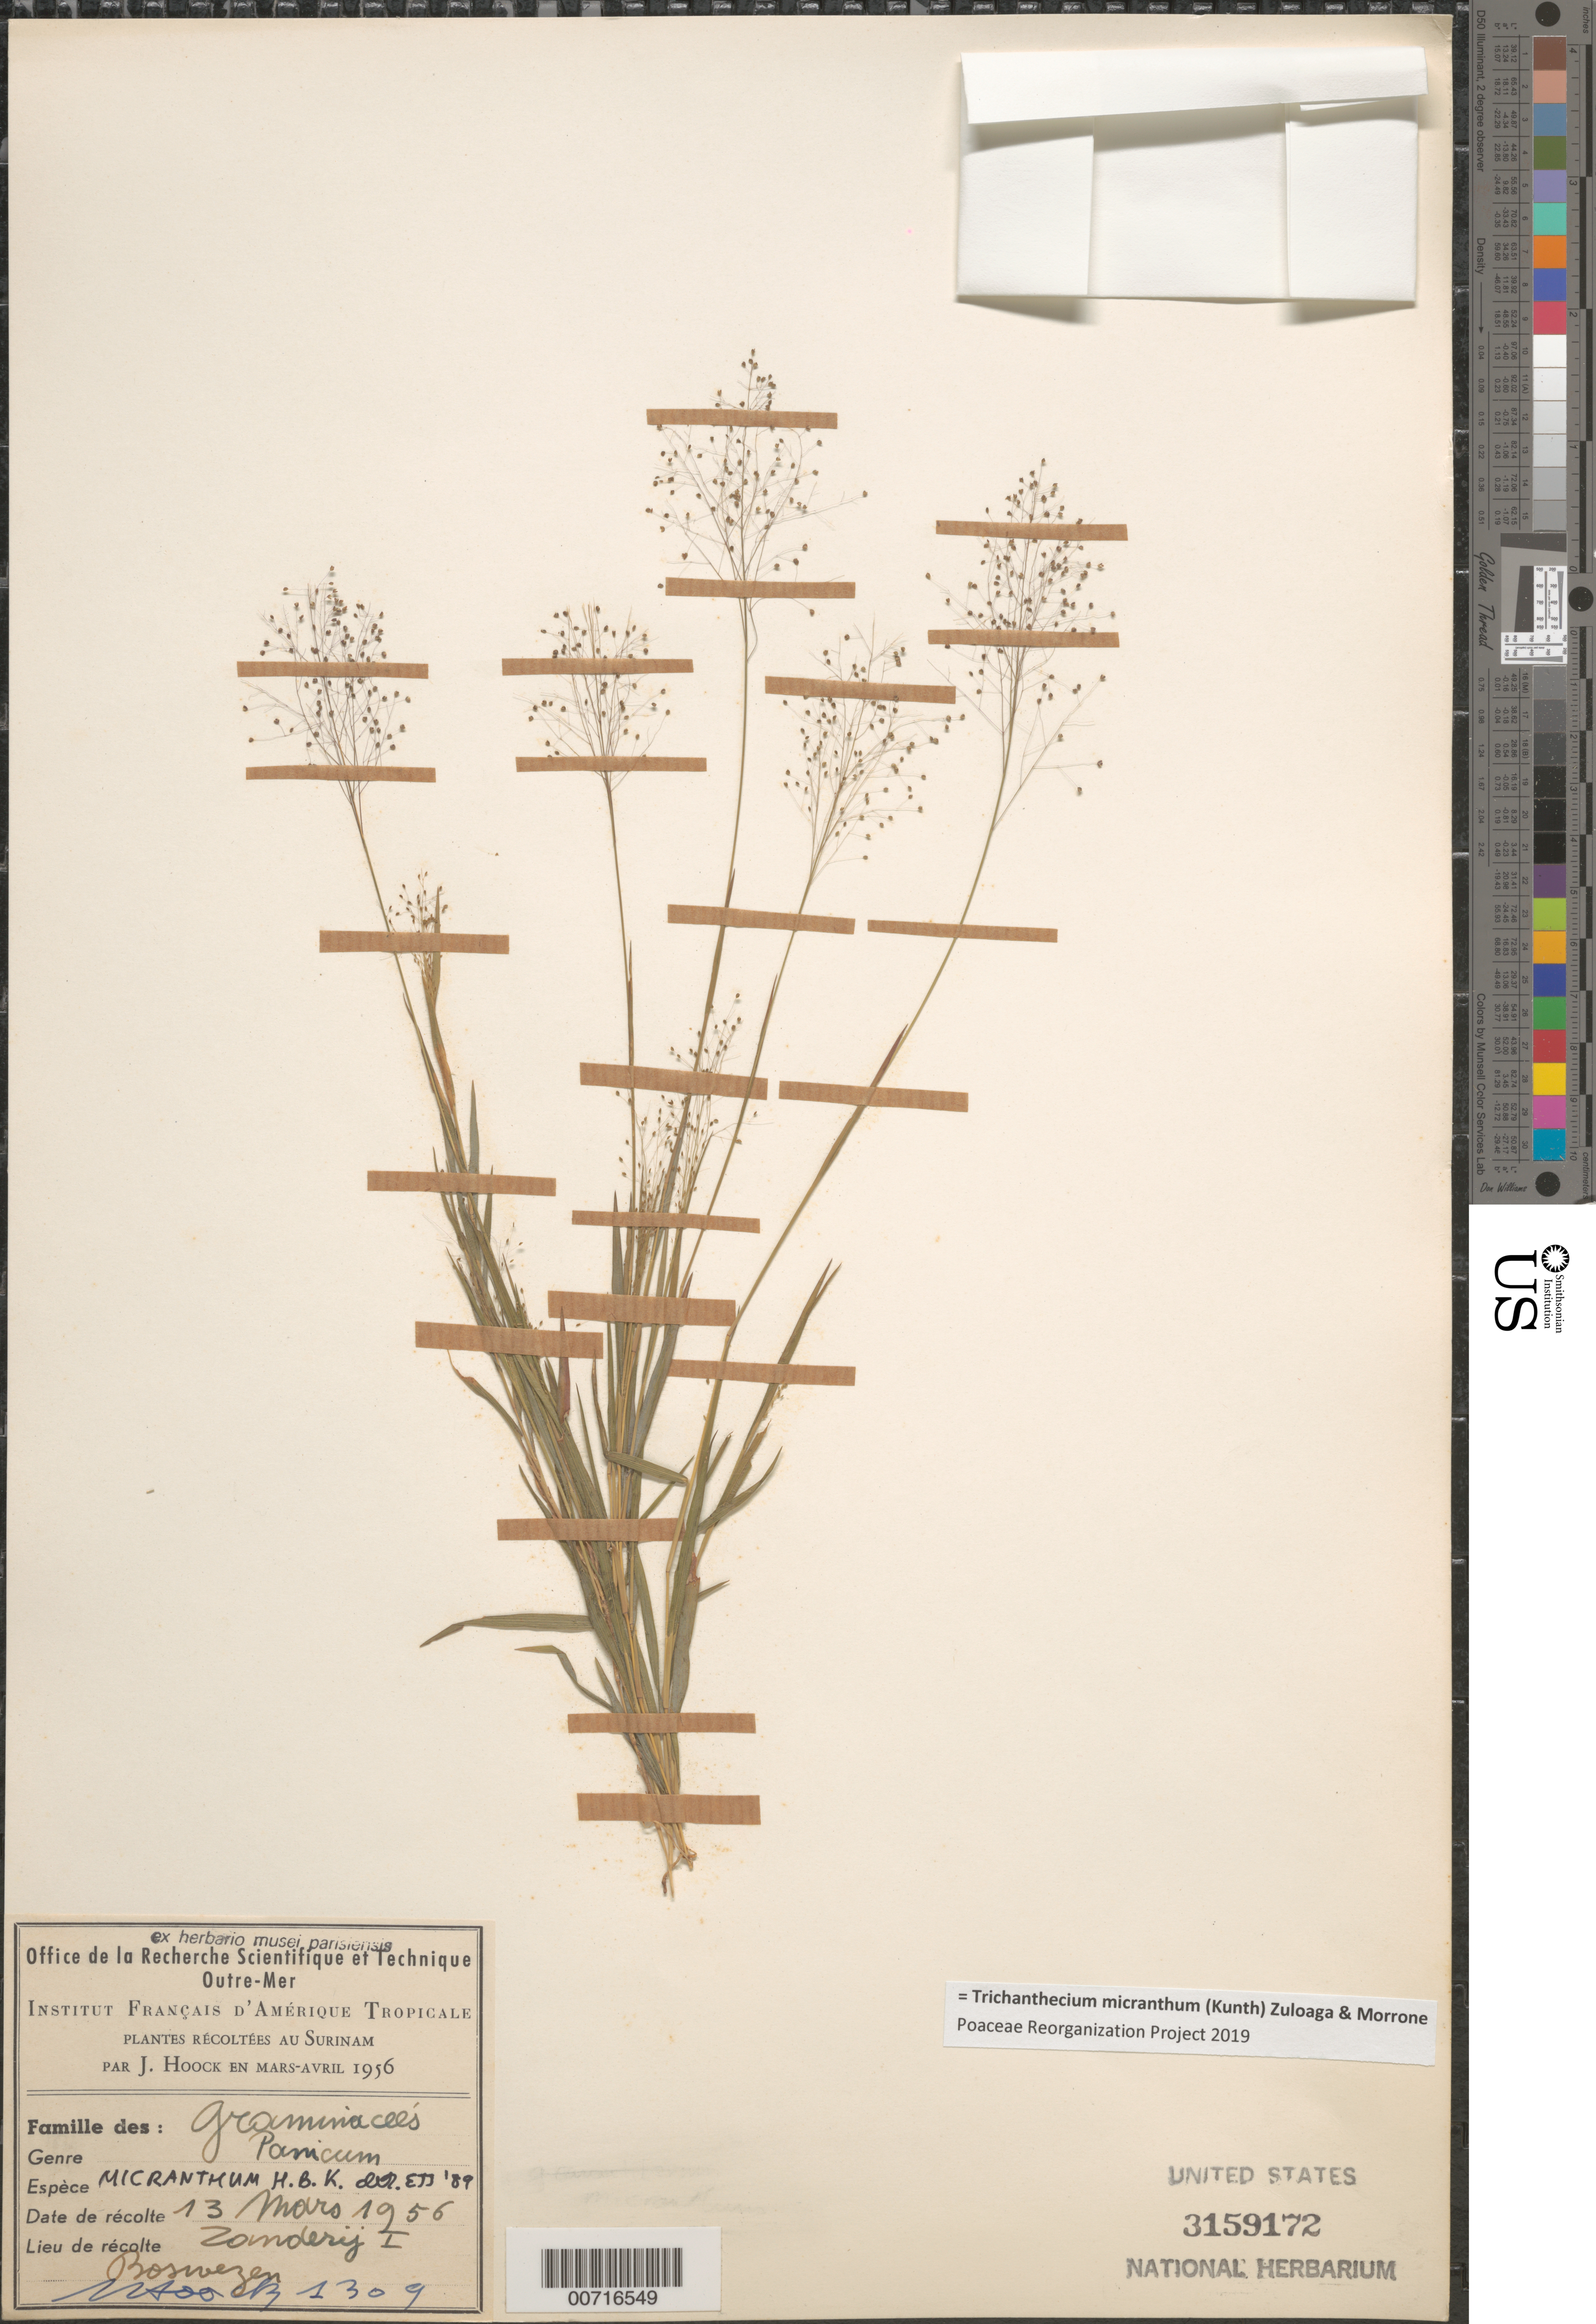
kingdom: Plantae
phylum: Tracheophyta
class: Liliopsida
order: Poales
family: Poaceae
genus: Trichanthecium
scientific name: Trichanthecium micranthum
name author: (Kunth) Zuloaga & Morrone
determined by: Poaceae Reorganization Project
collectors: J. Hoock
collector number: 1309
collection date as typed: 13-Mar-56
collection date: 1956-03-13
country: Suriname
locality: Zanderij I, Boswezen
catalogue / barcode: US 3159172